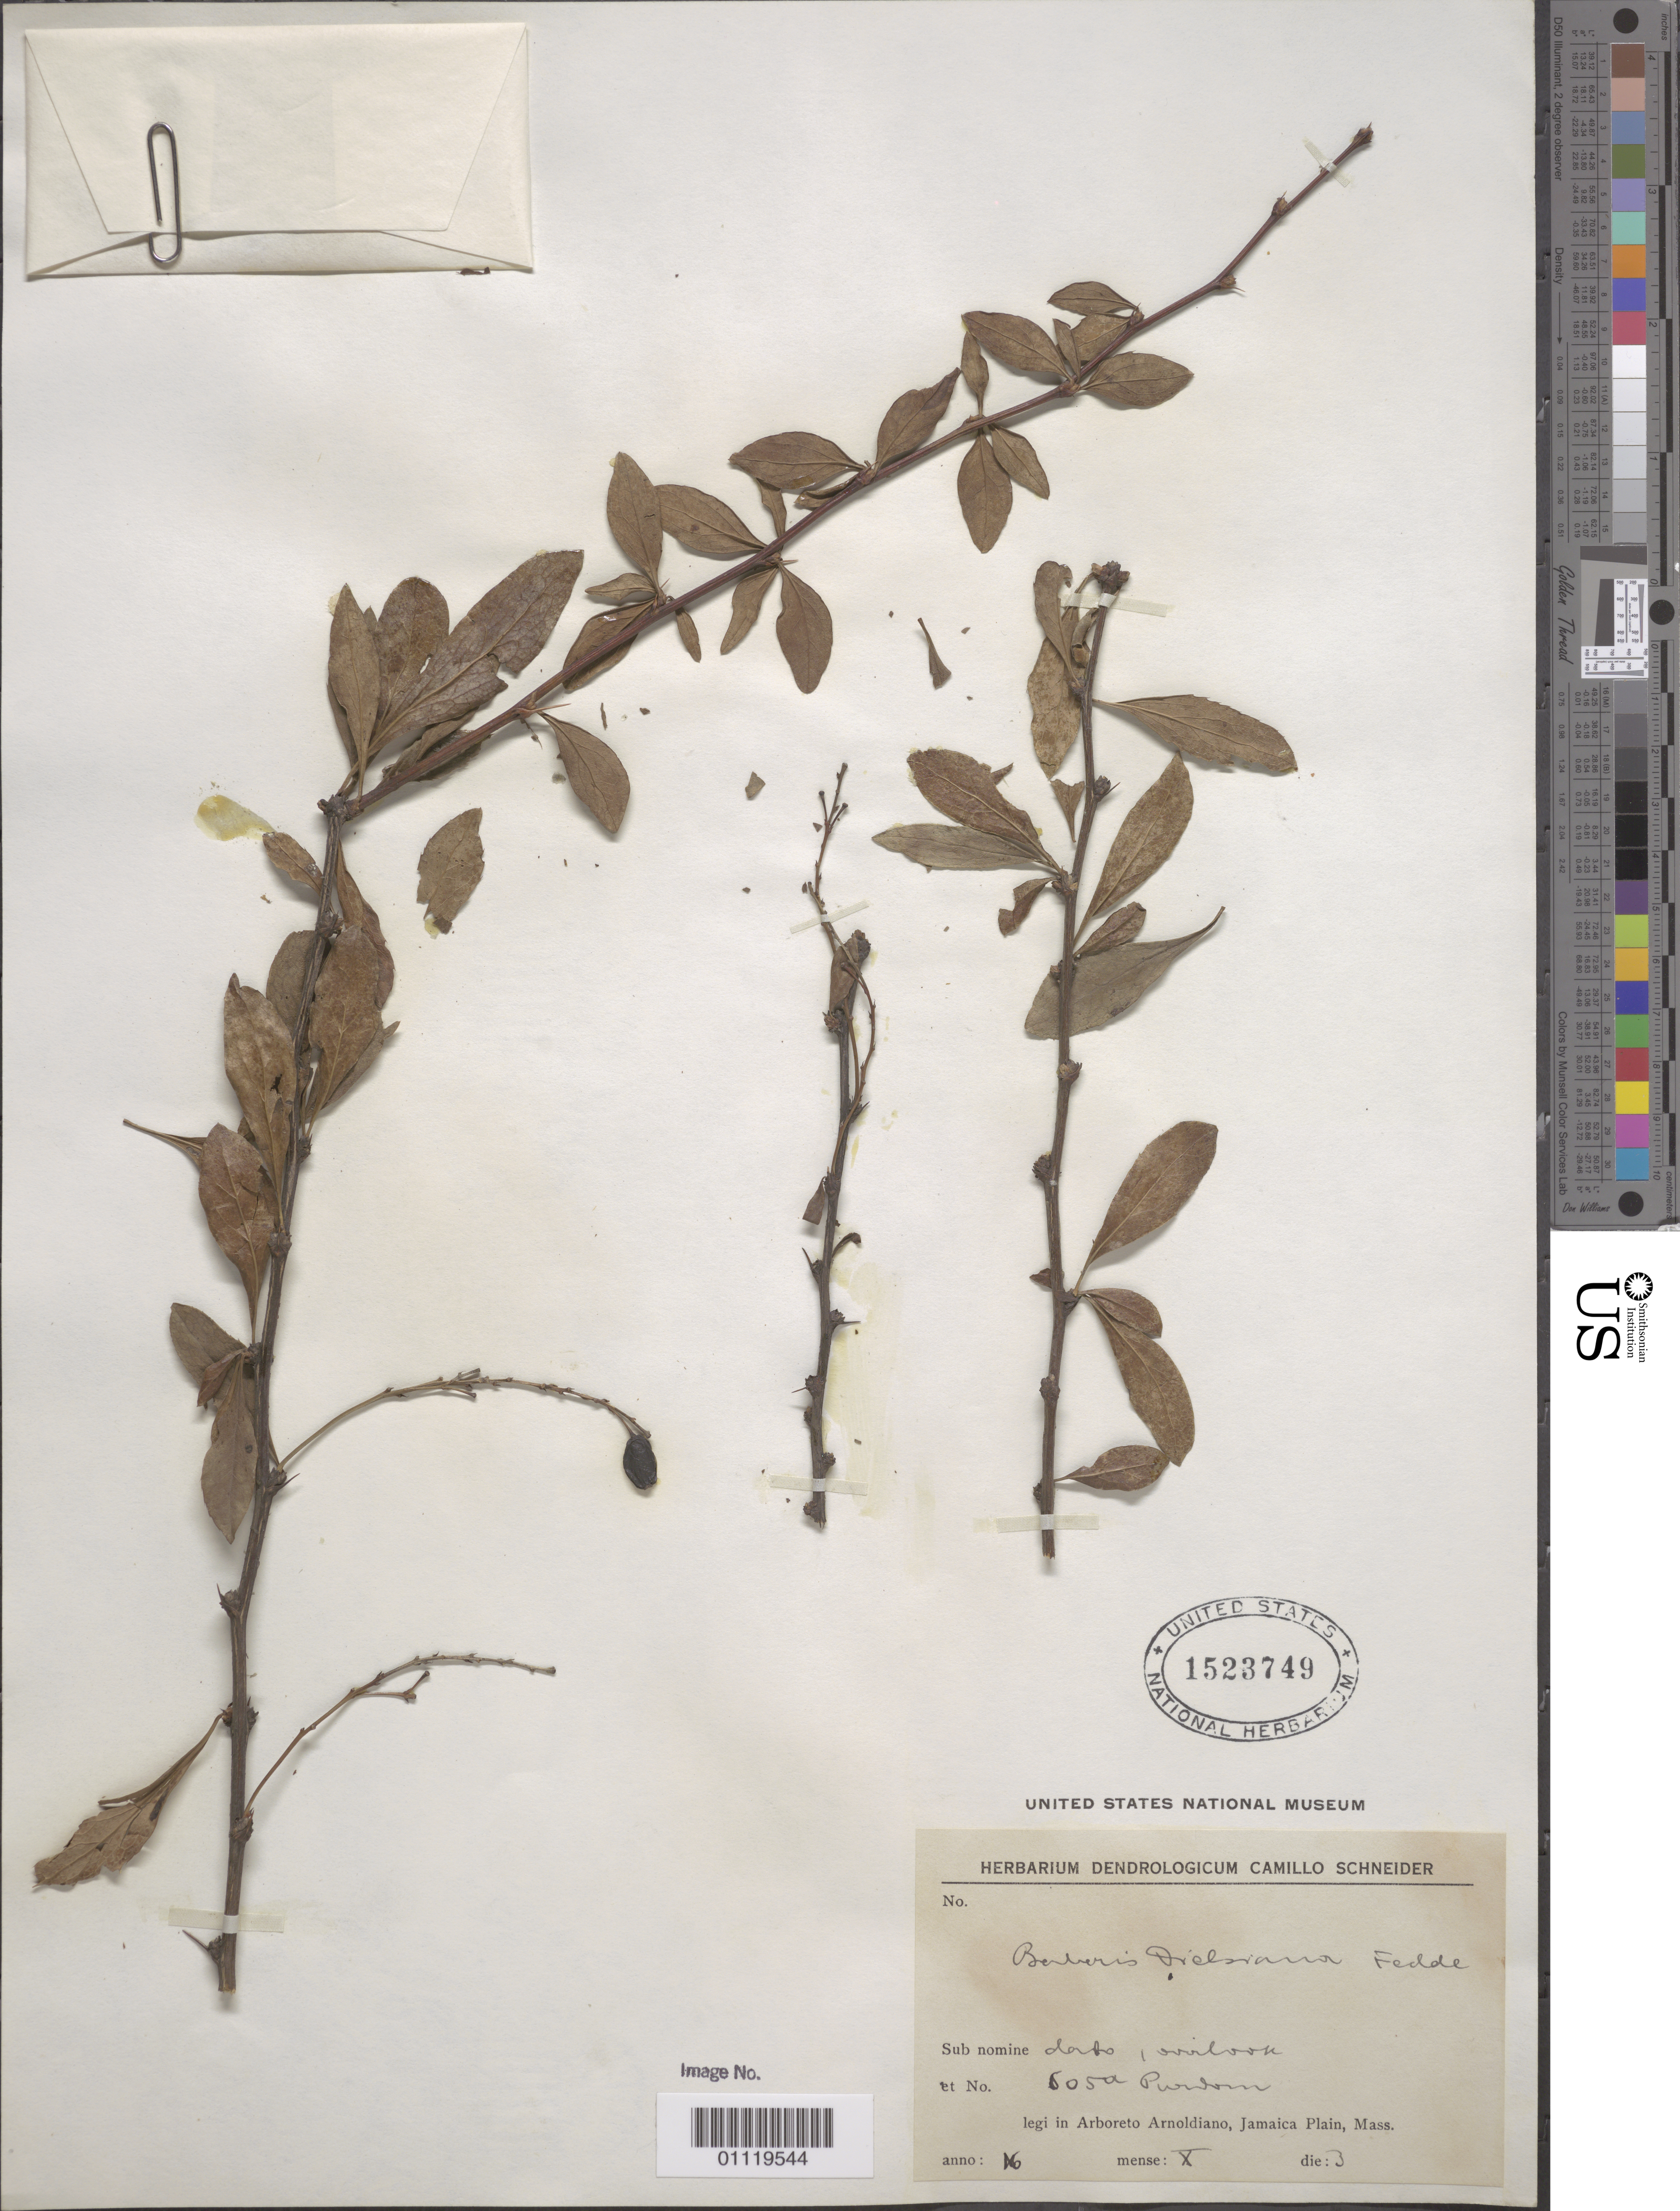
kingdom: Plantae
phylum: Tracheophyta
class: Magnoliopsida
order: Ranunculales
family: Berberidaceae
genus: Berberis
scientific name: Berberis dielsiana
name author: Fedde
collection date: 1916-10-03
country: United States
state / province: Massachusetts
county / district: Suffolk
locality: Jamaica Plain, Arnold Arboretum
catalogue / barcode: US 1523749